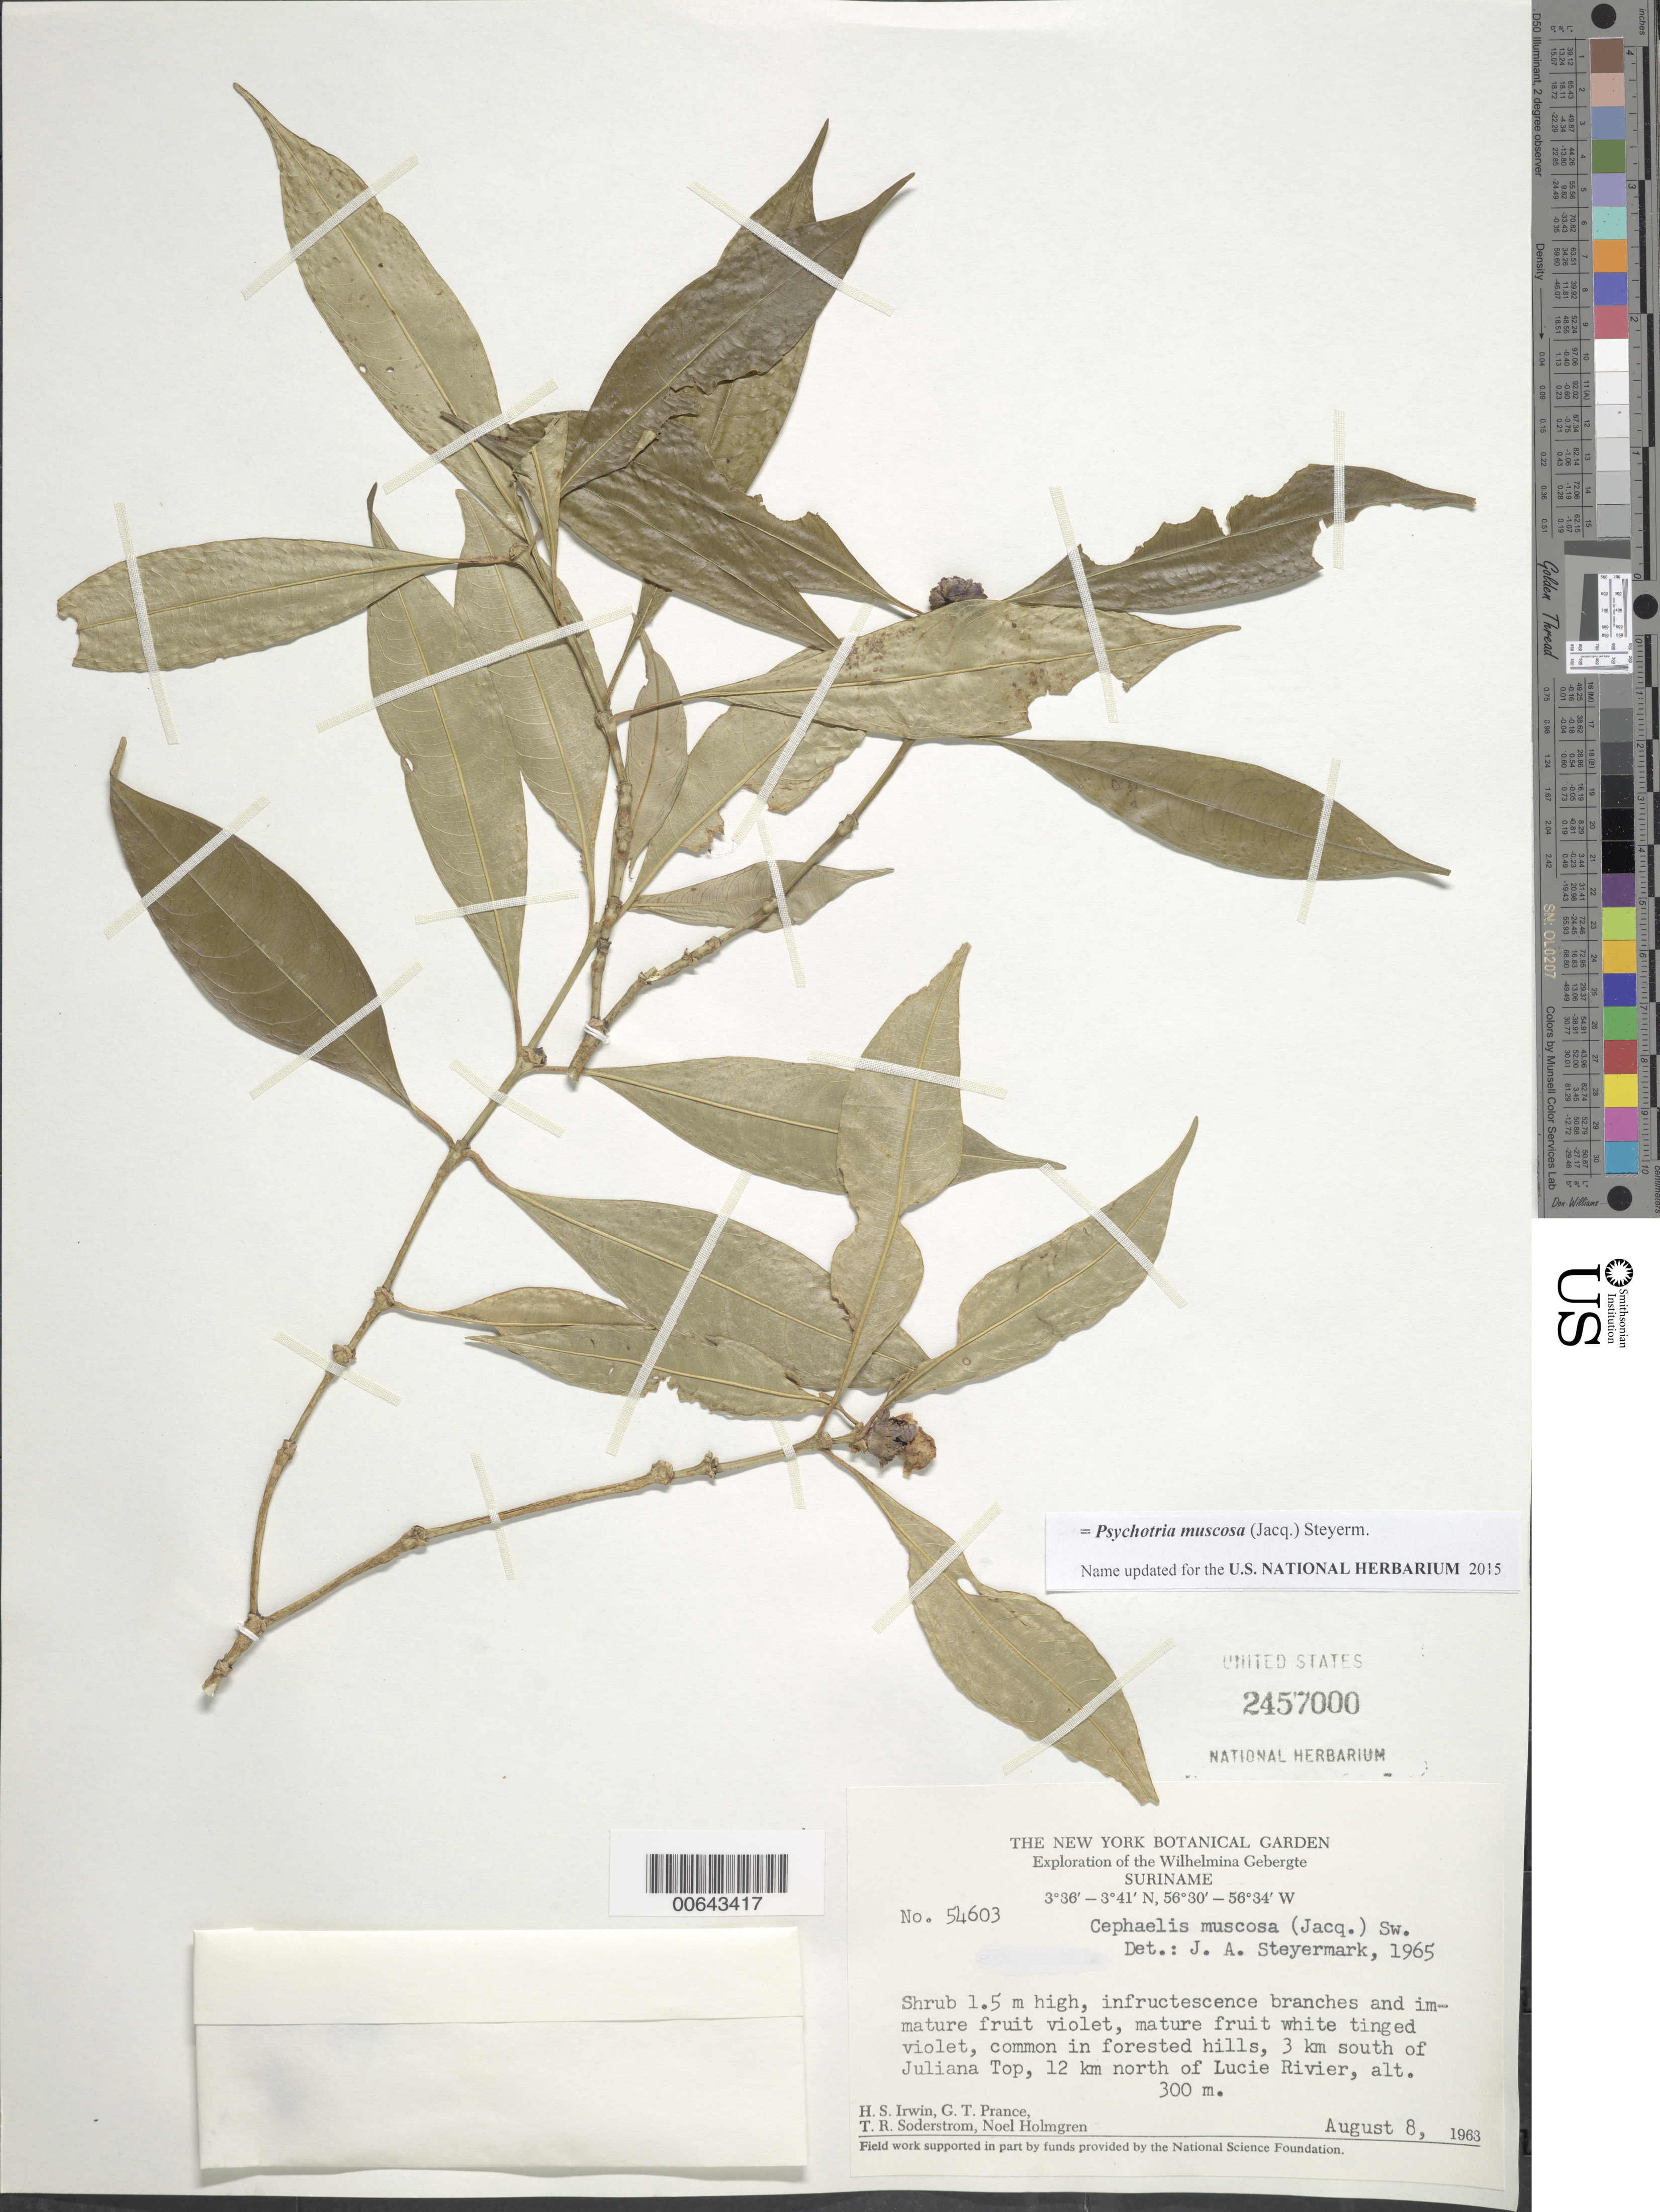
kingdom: Plantae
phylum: Tracheophyta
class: Magnoliopsida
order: Gentianales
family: Rubiaceae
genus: Palicourea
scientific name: Palicourea muscosa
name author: (Jacq.) Delprete & J.H. Kirkbr.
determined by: Kirkbride, J. H., Jr.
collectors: H. Irwin, G. T. Prance, T. R. Soderstrom & N. H. Holmgren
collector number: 54603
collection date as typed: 8-Aug-63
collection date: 1963-08-08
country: Suriname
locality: Wilhelminagebergte (Wilhelmina Mts.), 3 km S of Juliana Top, 12 km N of Lucie R.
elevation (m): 300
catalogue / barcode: US 2457000